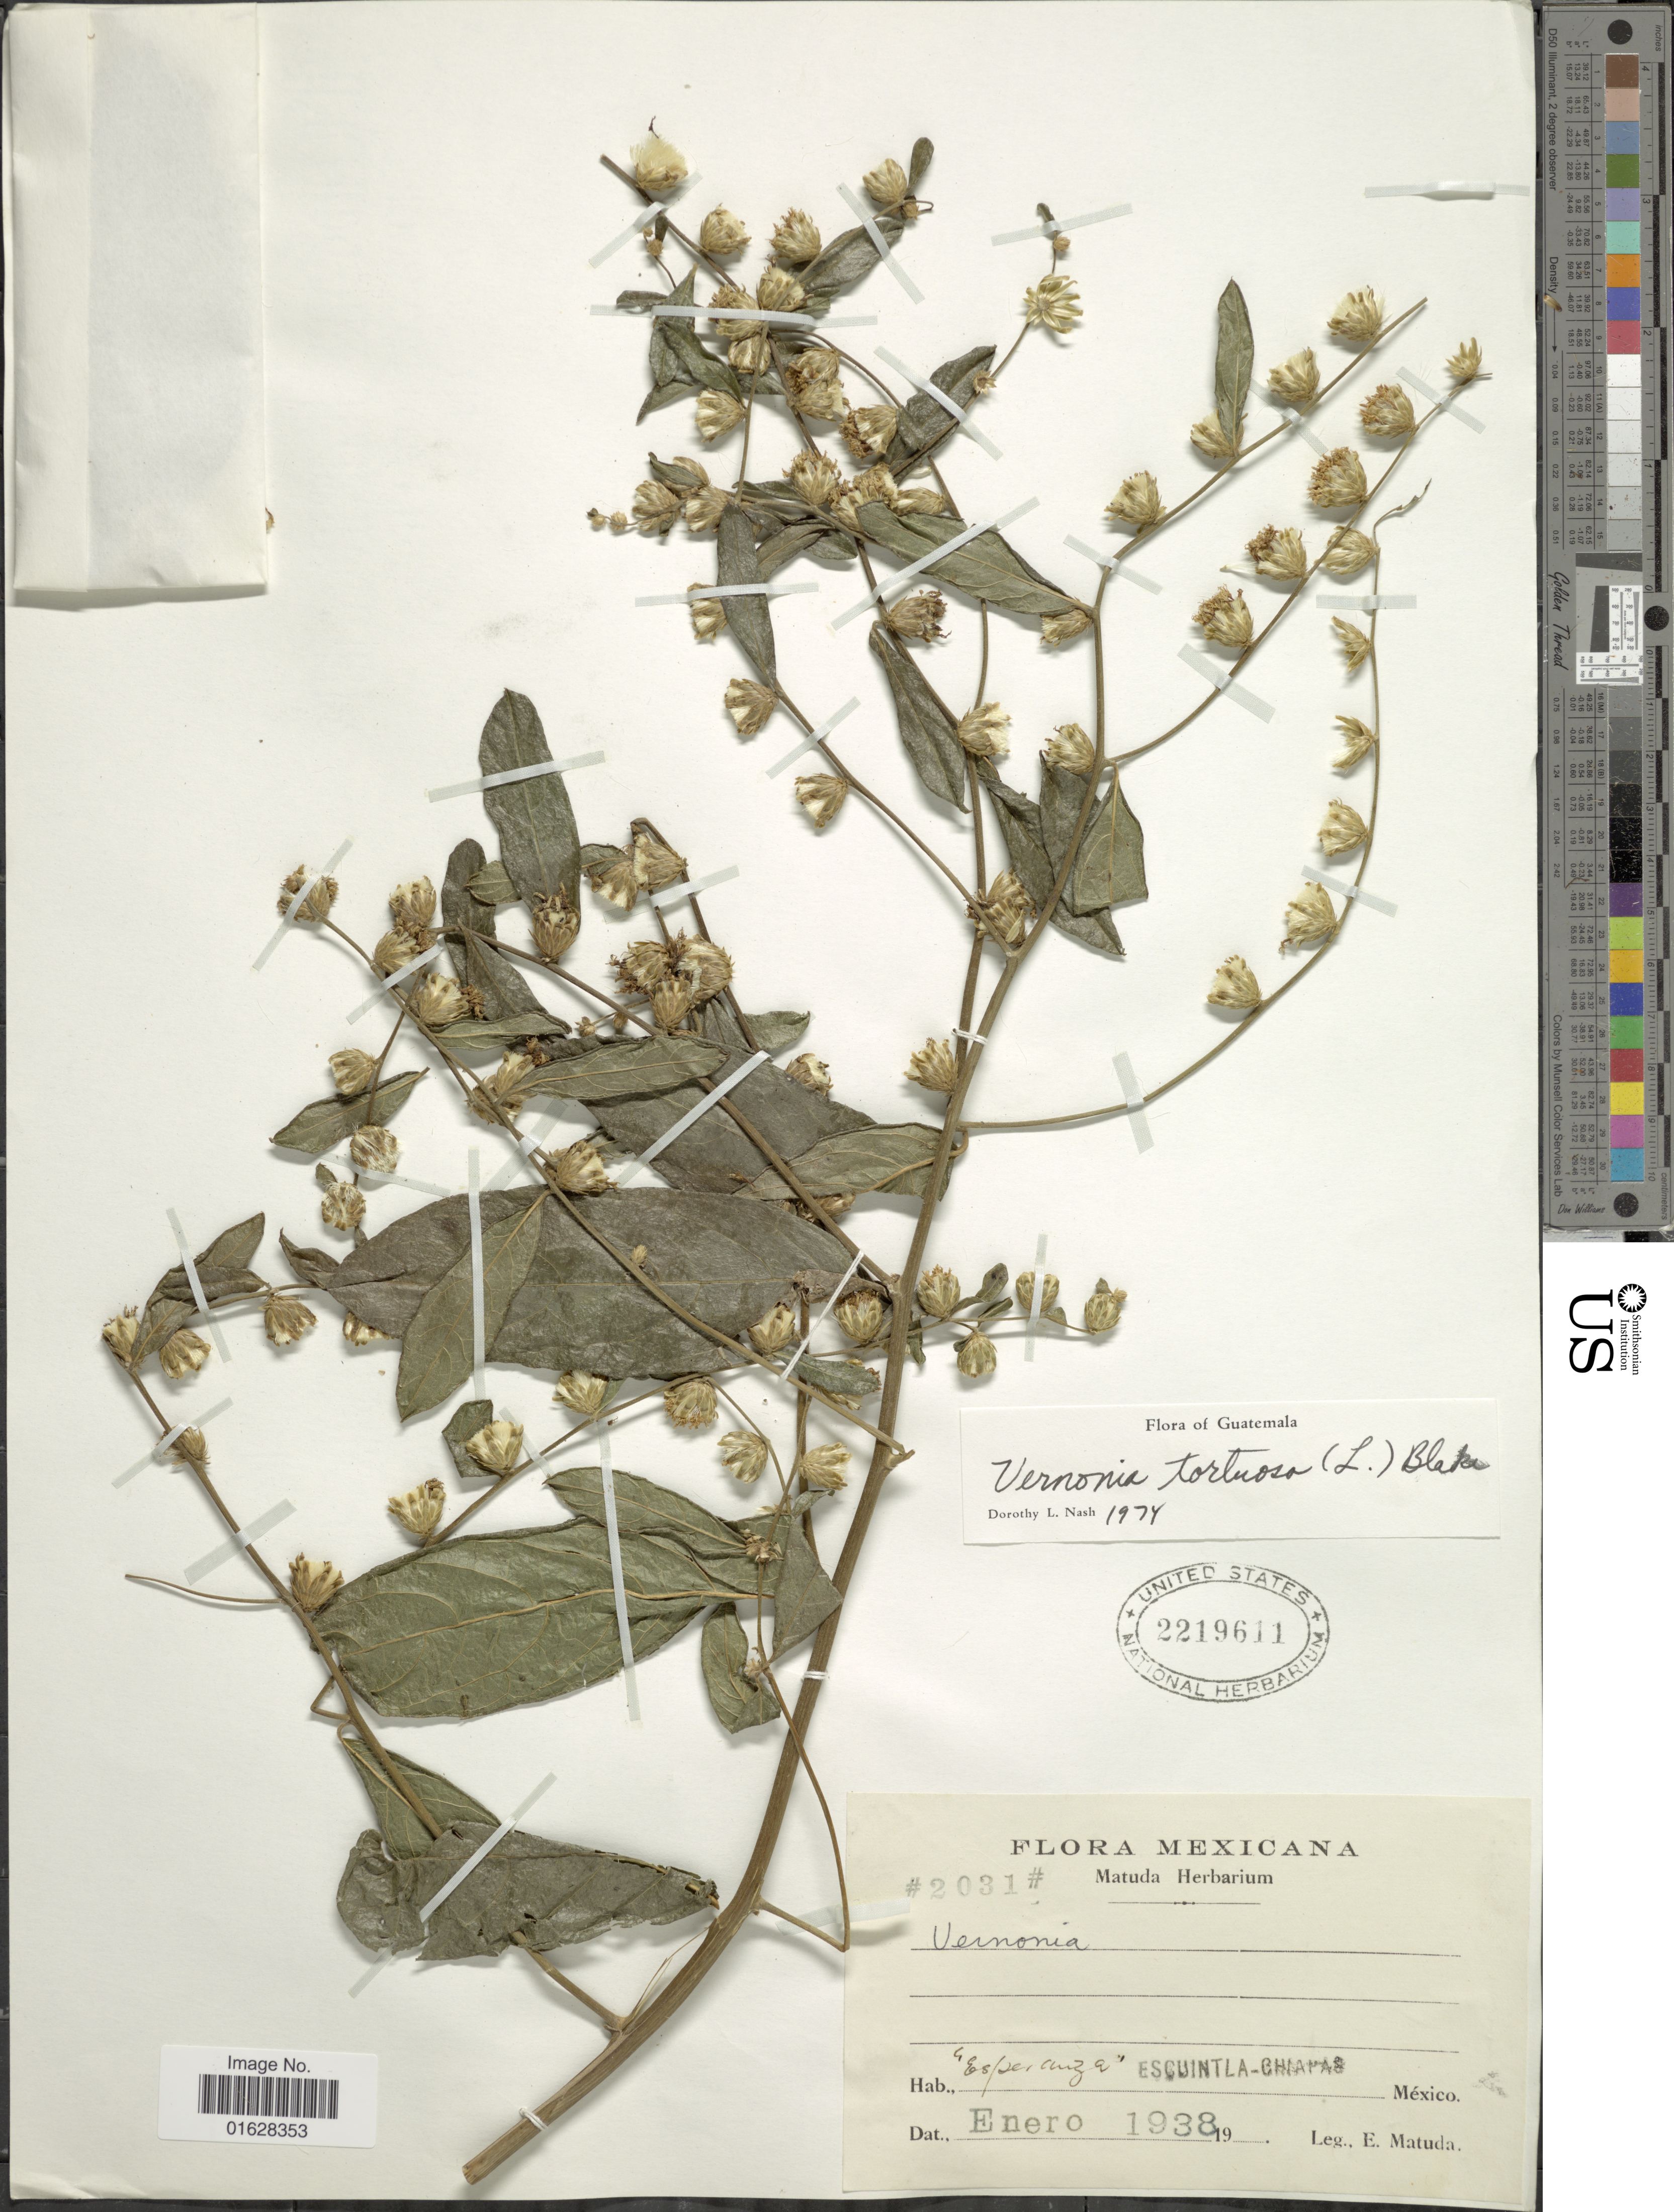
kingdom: Plantae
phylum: Tracheophyta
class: Magnoliopsida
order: Asterales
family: Asteraceae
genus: Lepidaploa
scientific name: Lepidaploa tortuosa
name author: (L.) H. Rob.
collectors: E. Matuda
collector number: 2031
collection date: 1938-01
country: Mexico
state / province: Chiapas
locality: Mexicana, Esperanza, Escuintla-Chiapas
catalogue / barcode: US 2219611